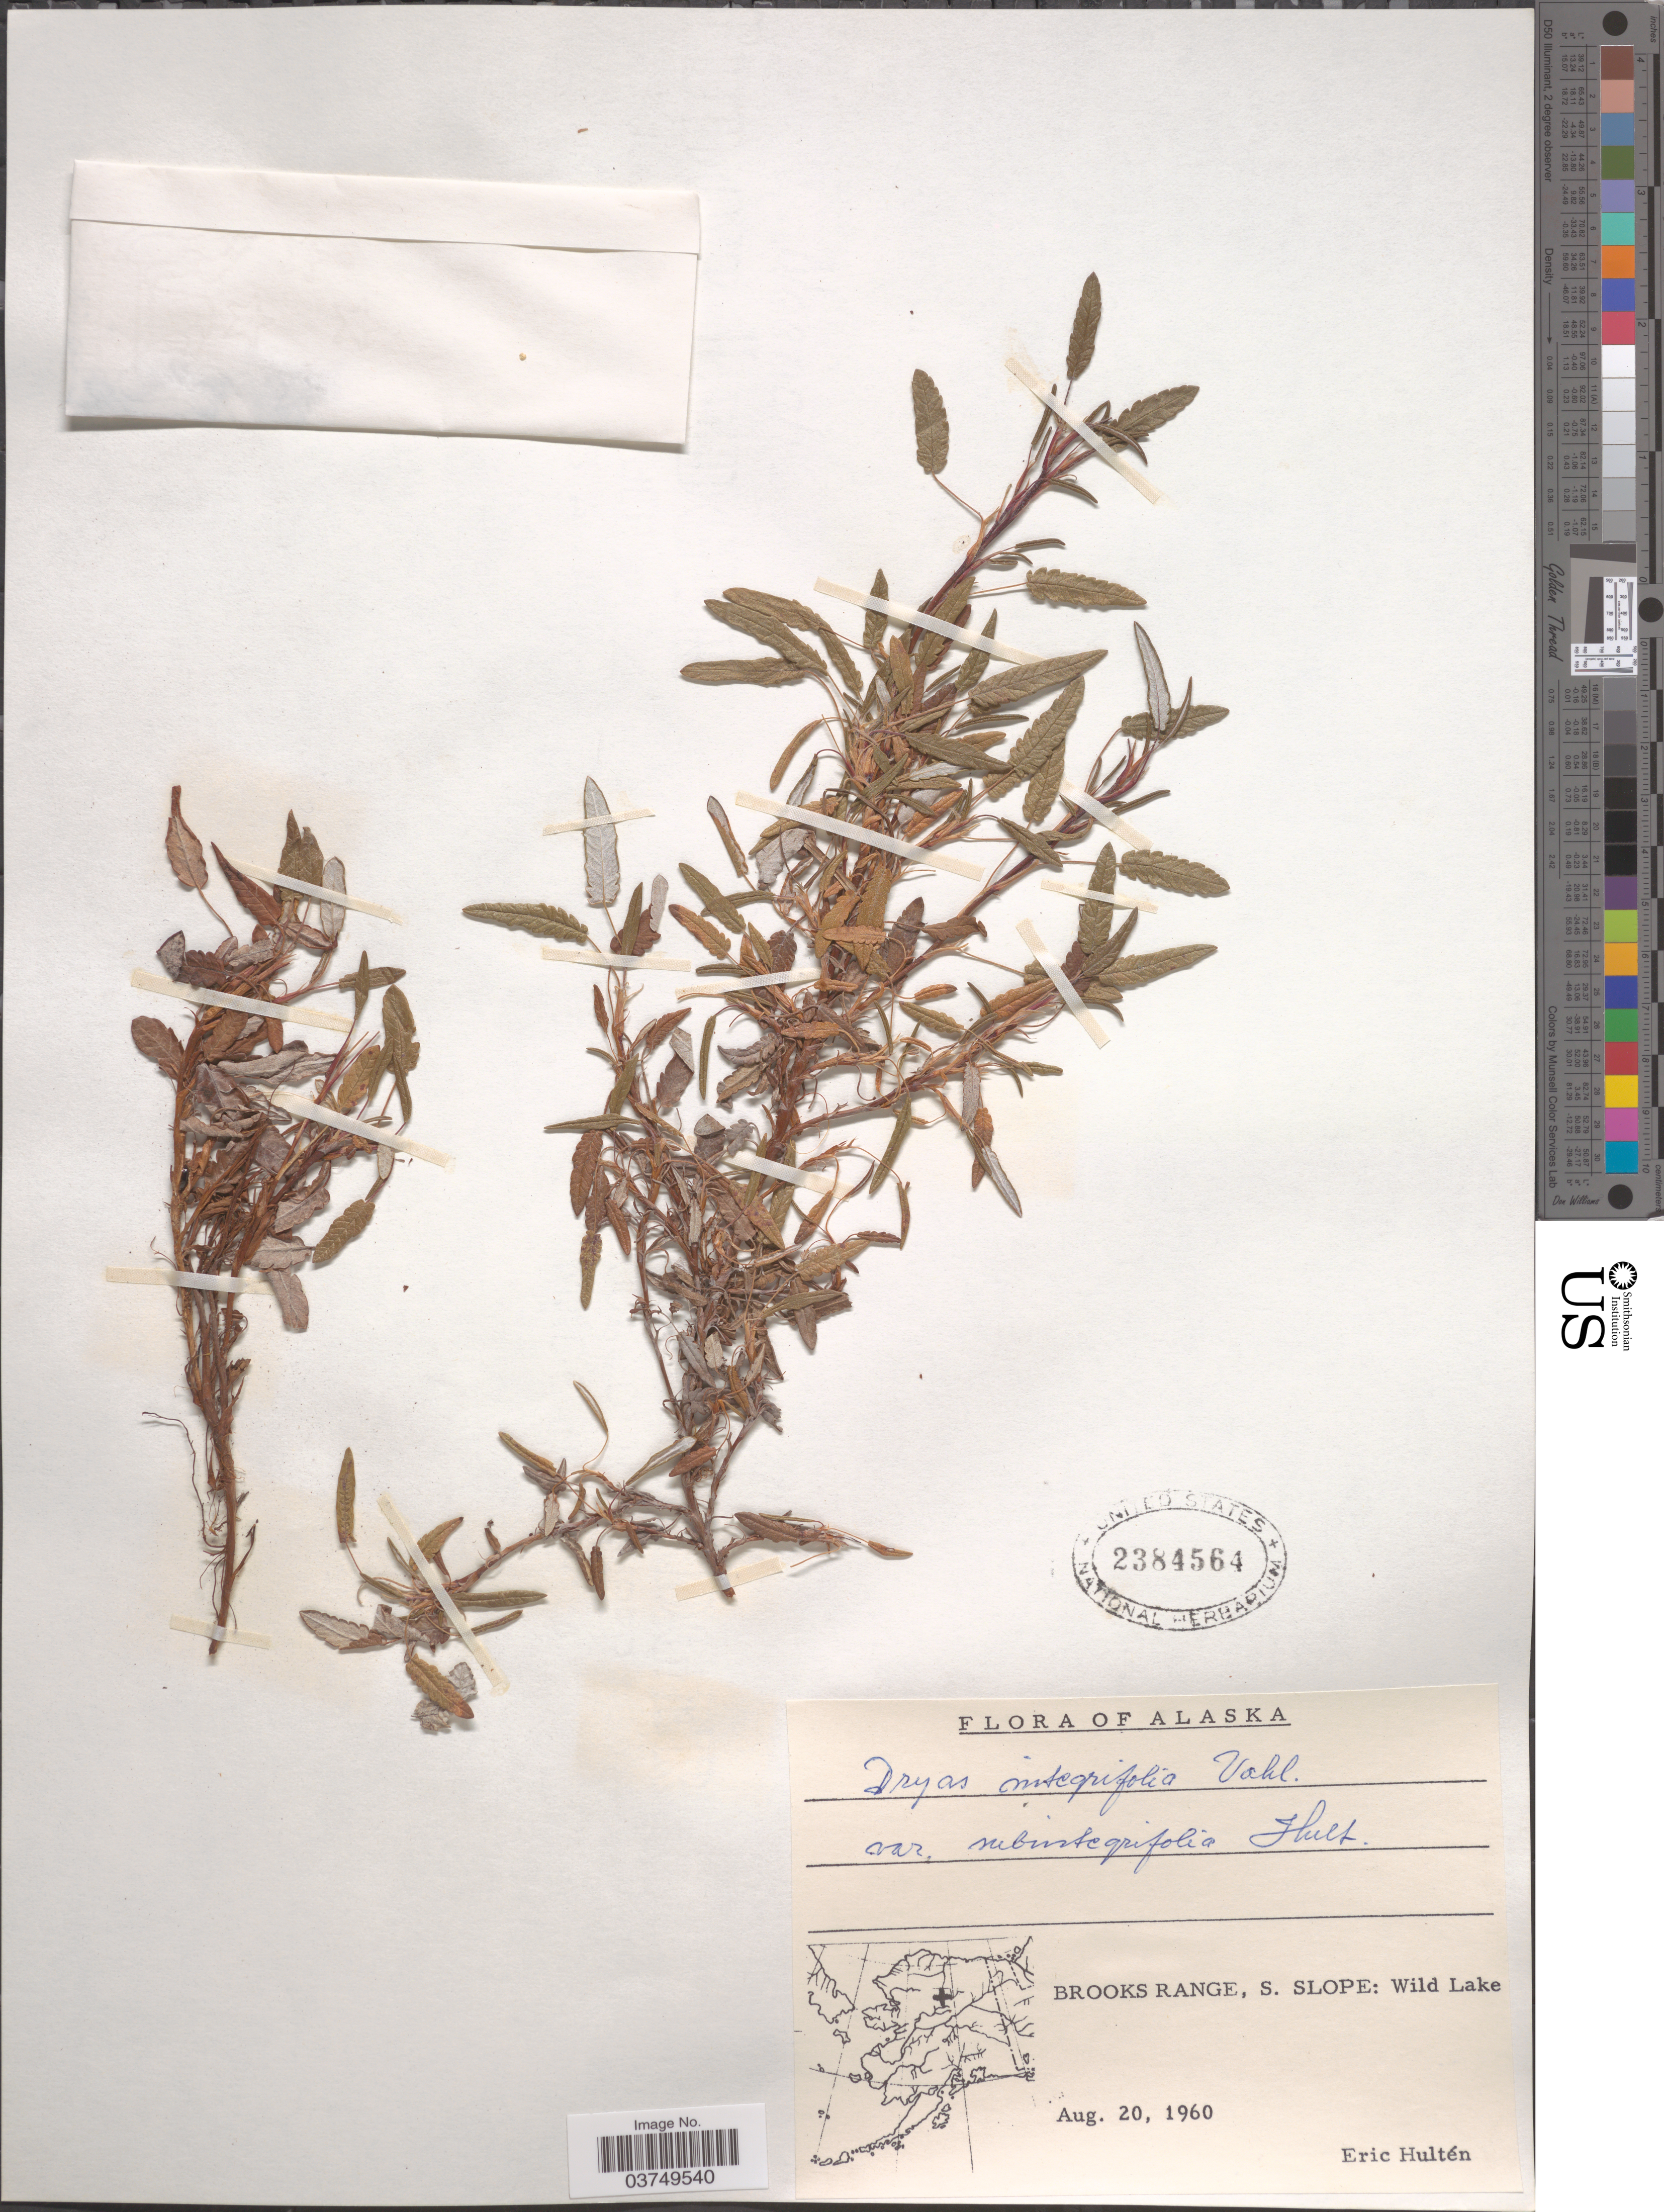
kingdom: Plantae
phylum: Tracheophyta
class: Magnoliopsida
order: Rosales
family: Rosaceae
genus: Dryas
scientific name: Dryas integrifolia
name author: Vahl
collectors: E. G. Hultén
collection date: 1960-08-20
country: United States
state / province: Alaska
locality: Brooks Range, S. Slope: Wild Lake.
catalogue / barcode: US 2384564